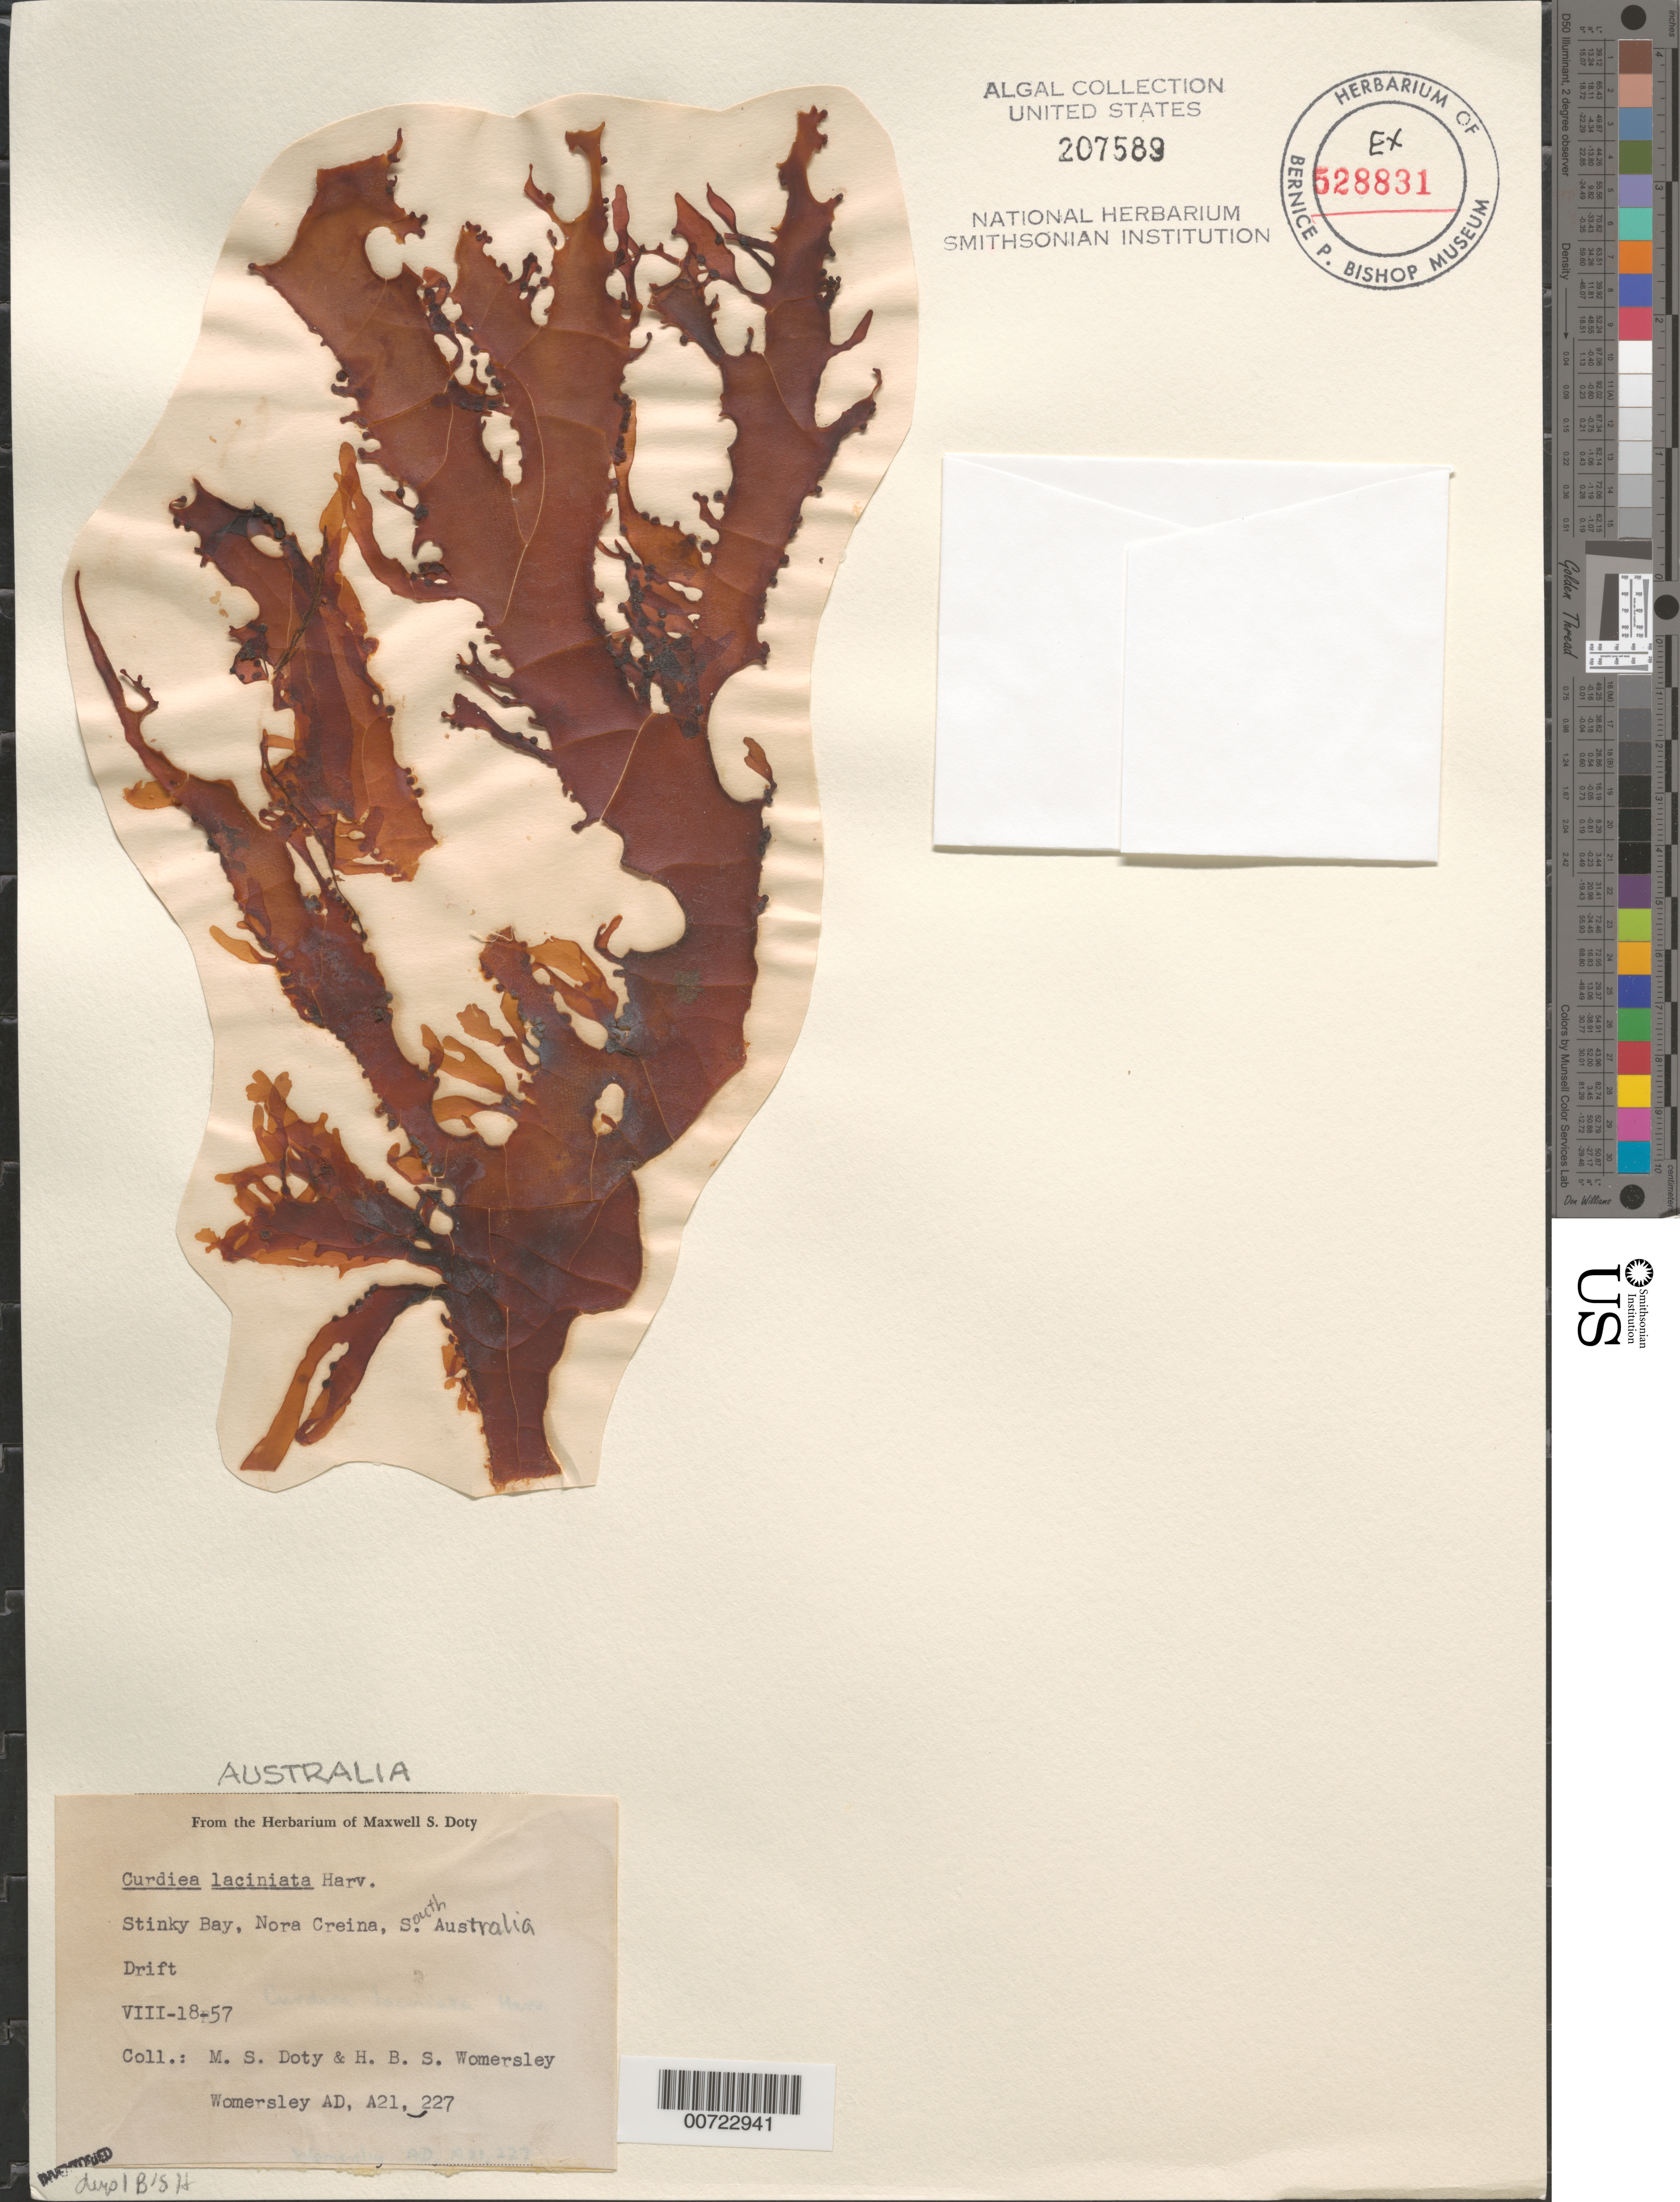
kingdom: Plantae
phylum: Rhodophyta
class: Florideophyceae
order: Gracilariales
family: Gracilariaceae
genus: Curdiea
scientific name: Curdiea angustata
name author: (Sonder) A.J.K. Millar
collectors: M. S. Doty & H. B. S. Womersley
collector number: AD A21227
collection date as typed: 18 Aug 1957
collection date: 1957-08-18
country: Australia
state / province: South Australia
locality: Stinky Bay, Nora Creina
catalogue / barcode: US 207589